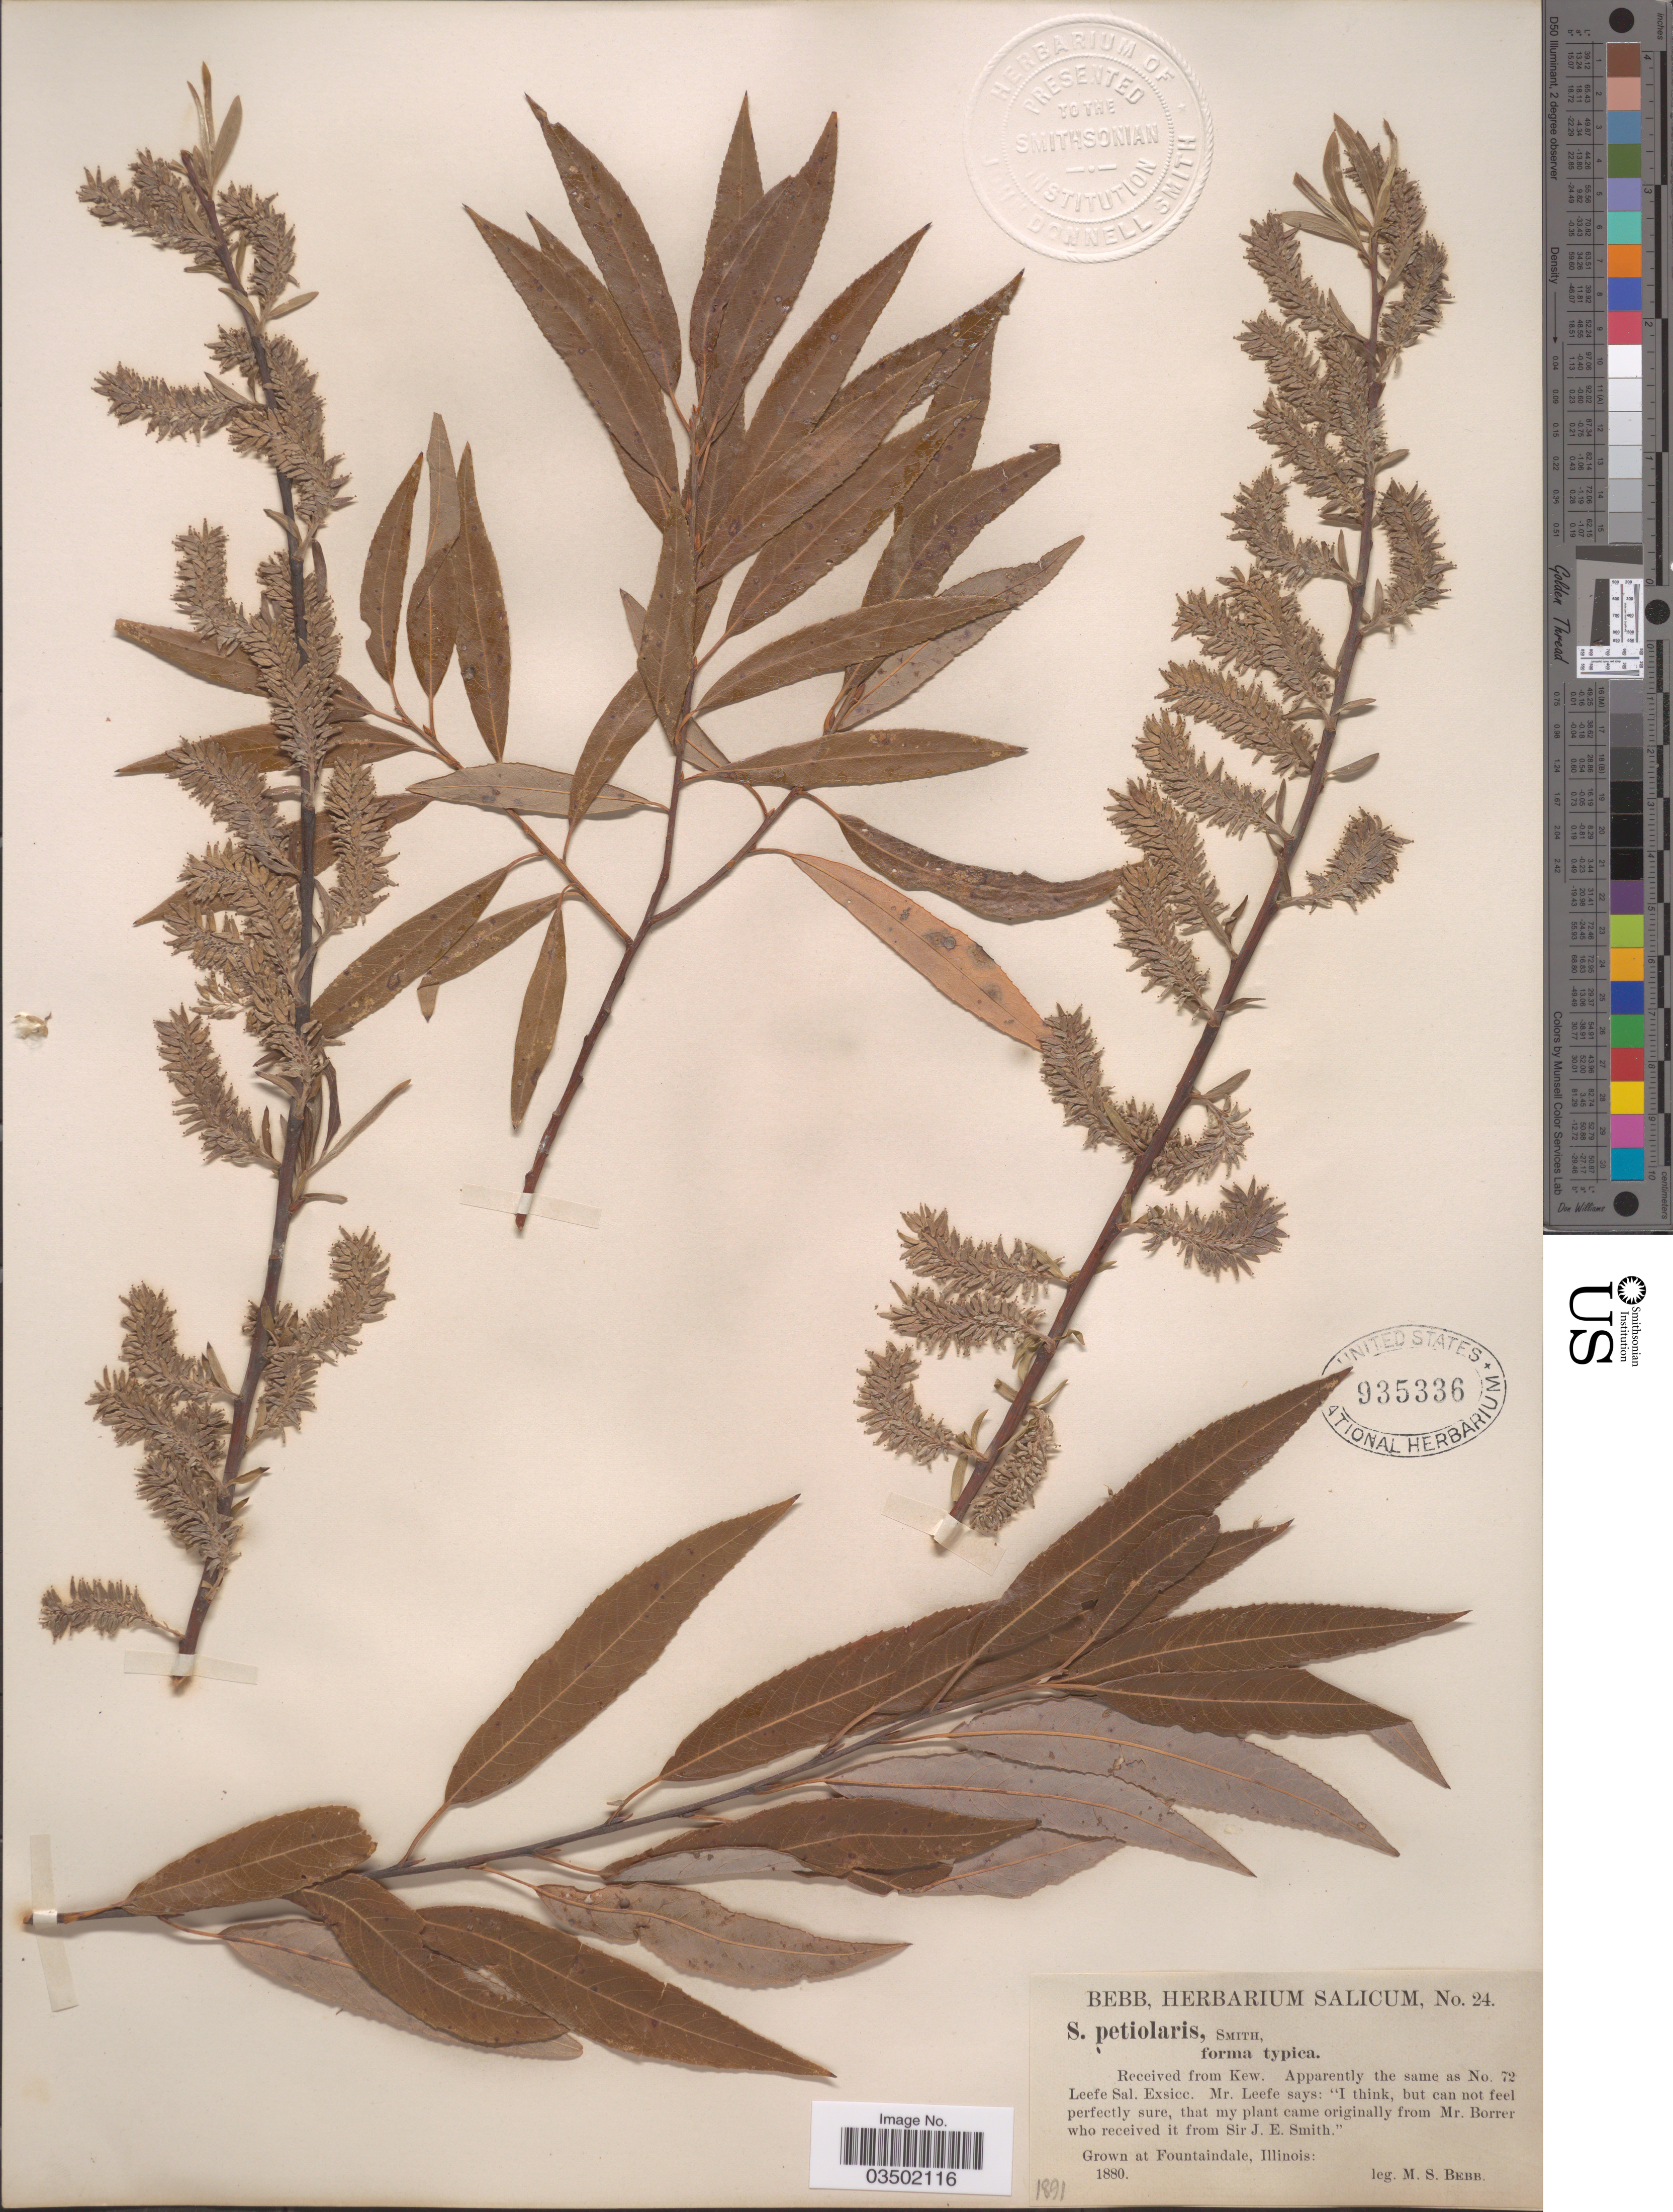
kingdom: Plantae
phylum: Tracheophyta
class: Magnoliopsida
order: Malpighiales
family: Salicaceae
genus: Salix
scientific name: Salix petiolaris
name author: Sm.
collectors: M. Bebb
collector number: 24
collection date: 1880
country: United States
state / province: Illinois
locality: At Fountaindale.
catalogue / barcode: US 935366